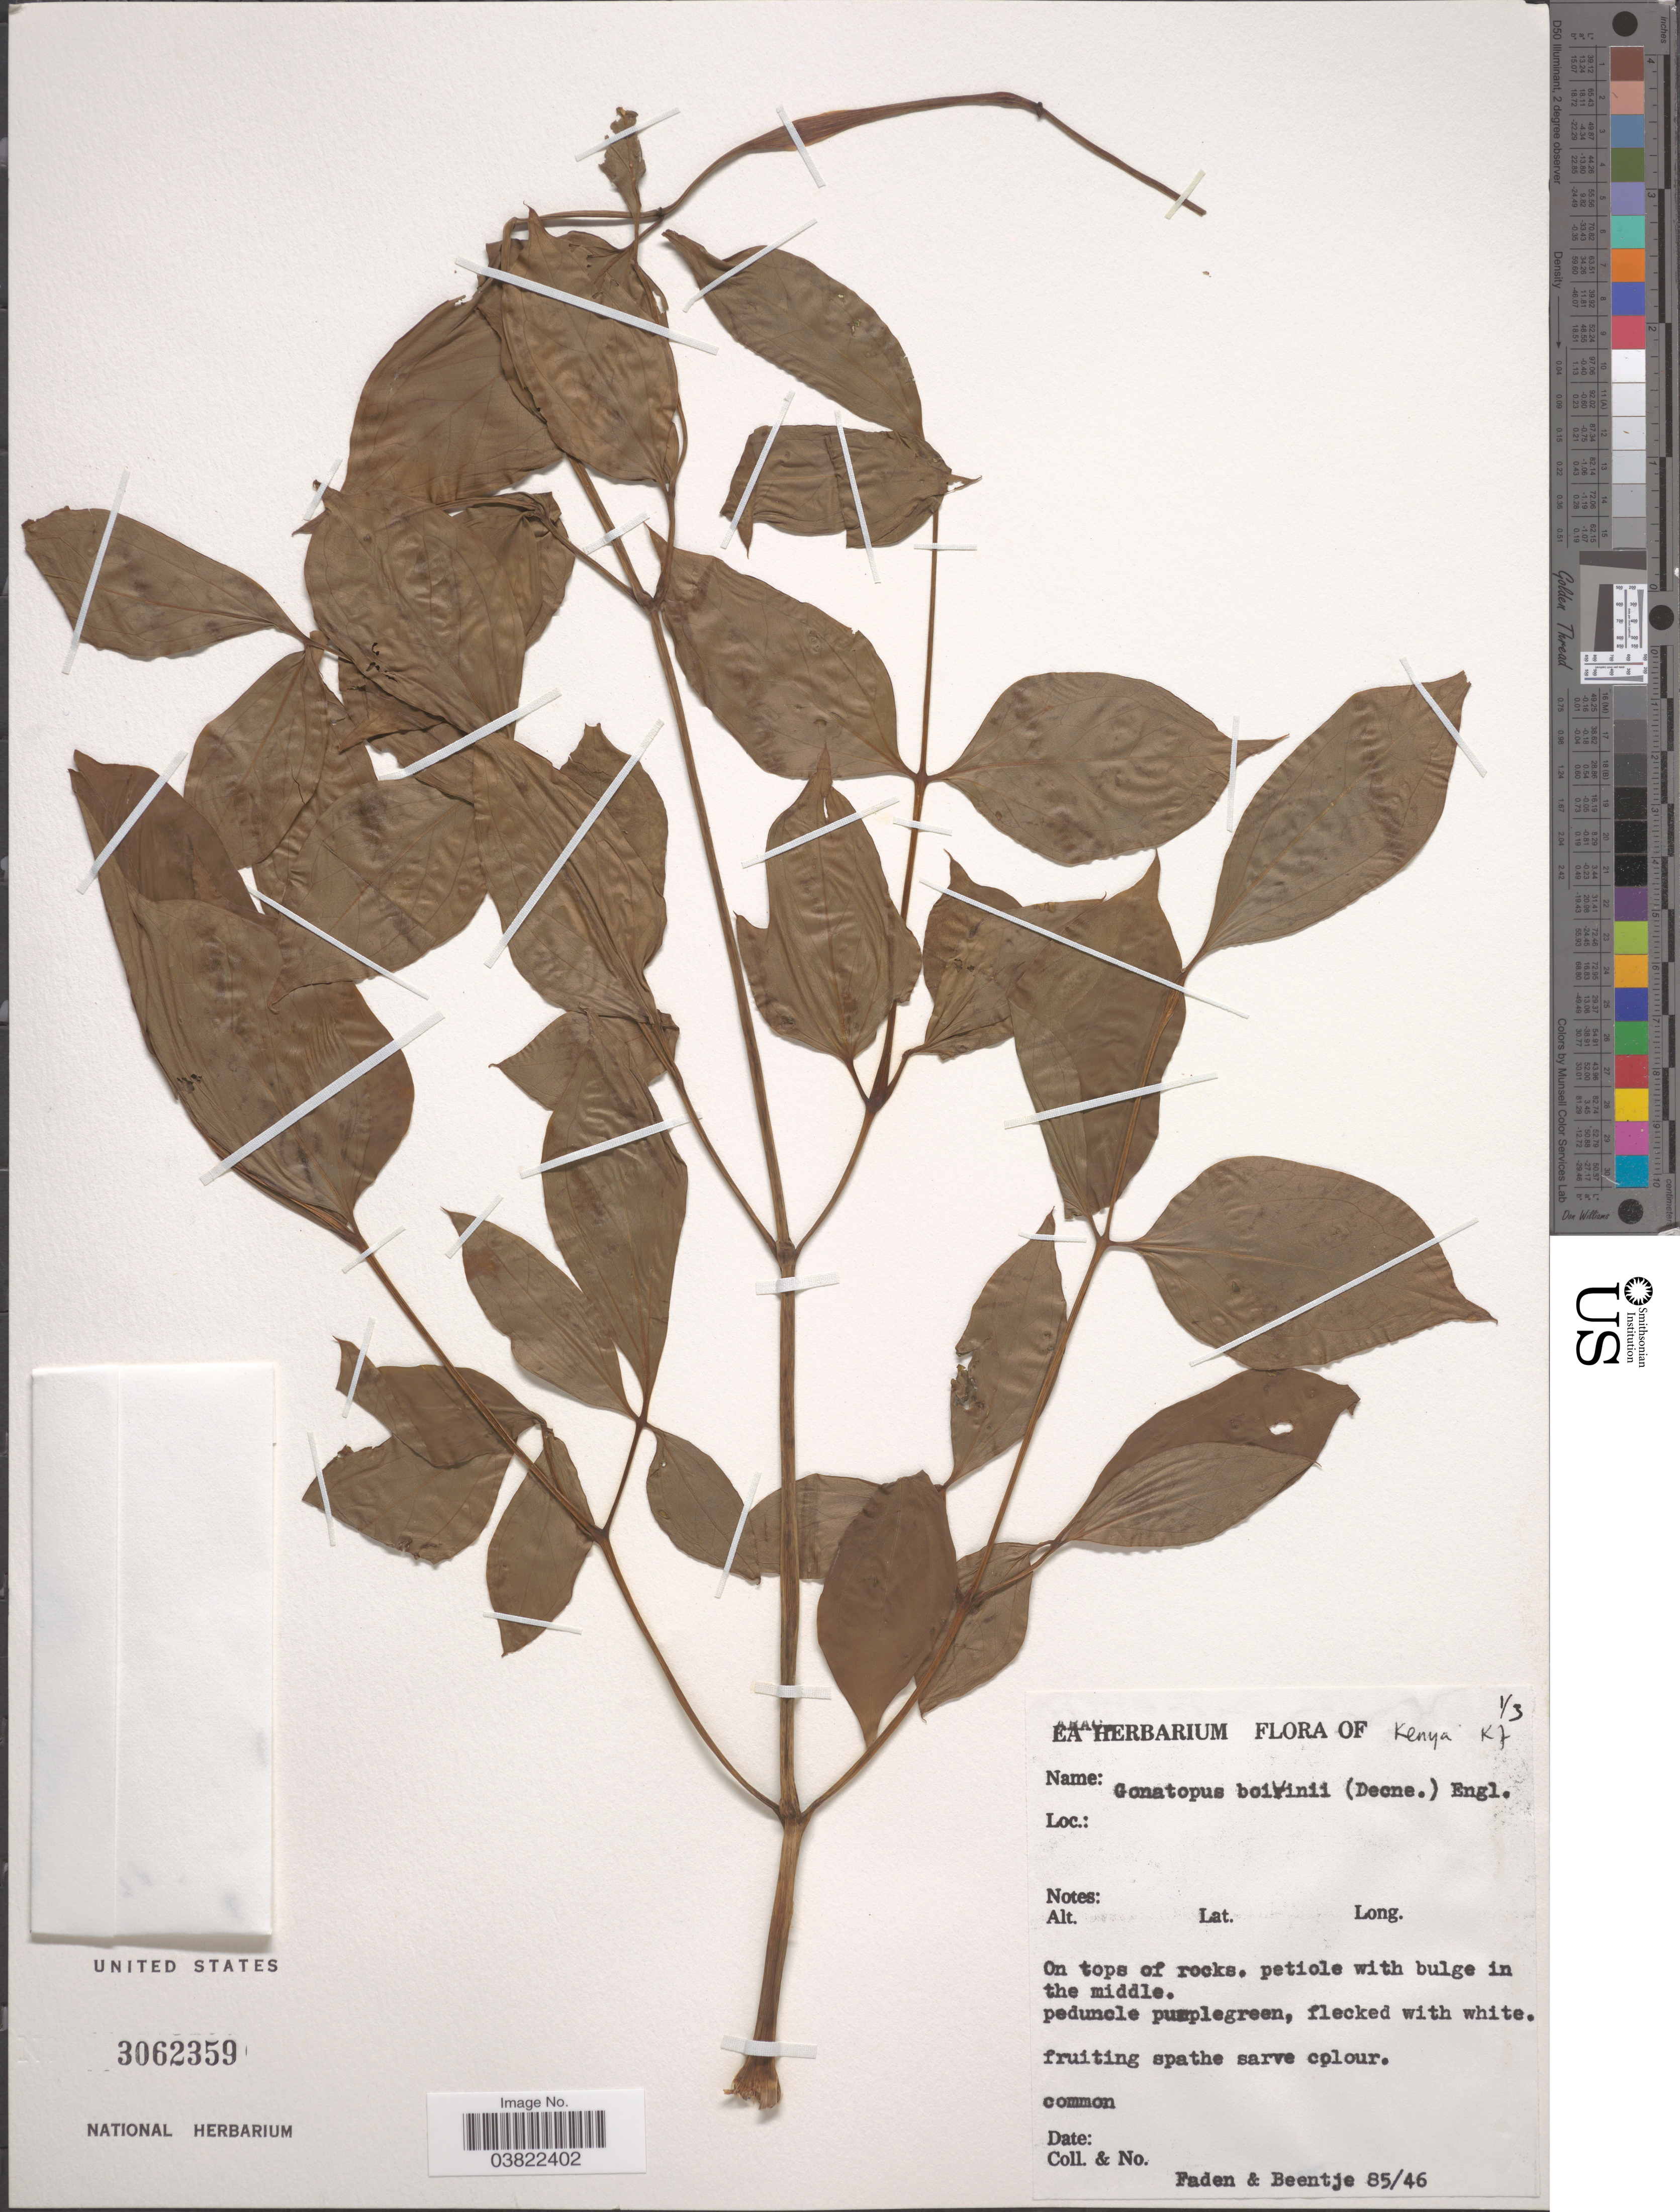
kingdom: Plantae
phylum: Tracheophyta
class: Liliopsida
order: Alismatales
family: Araceae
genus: Gonatopus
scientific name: Gonatopus boivinii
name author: (Decne.) Engl.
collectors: -- Faden & -- Beentje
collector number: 85/46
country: Kenya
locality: Kenya K7. On tops of rocks, petiole with bulge in the middle.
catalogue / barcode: US 3062359